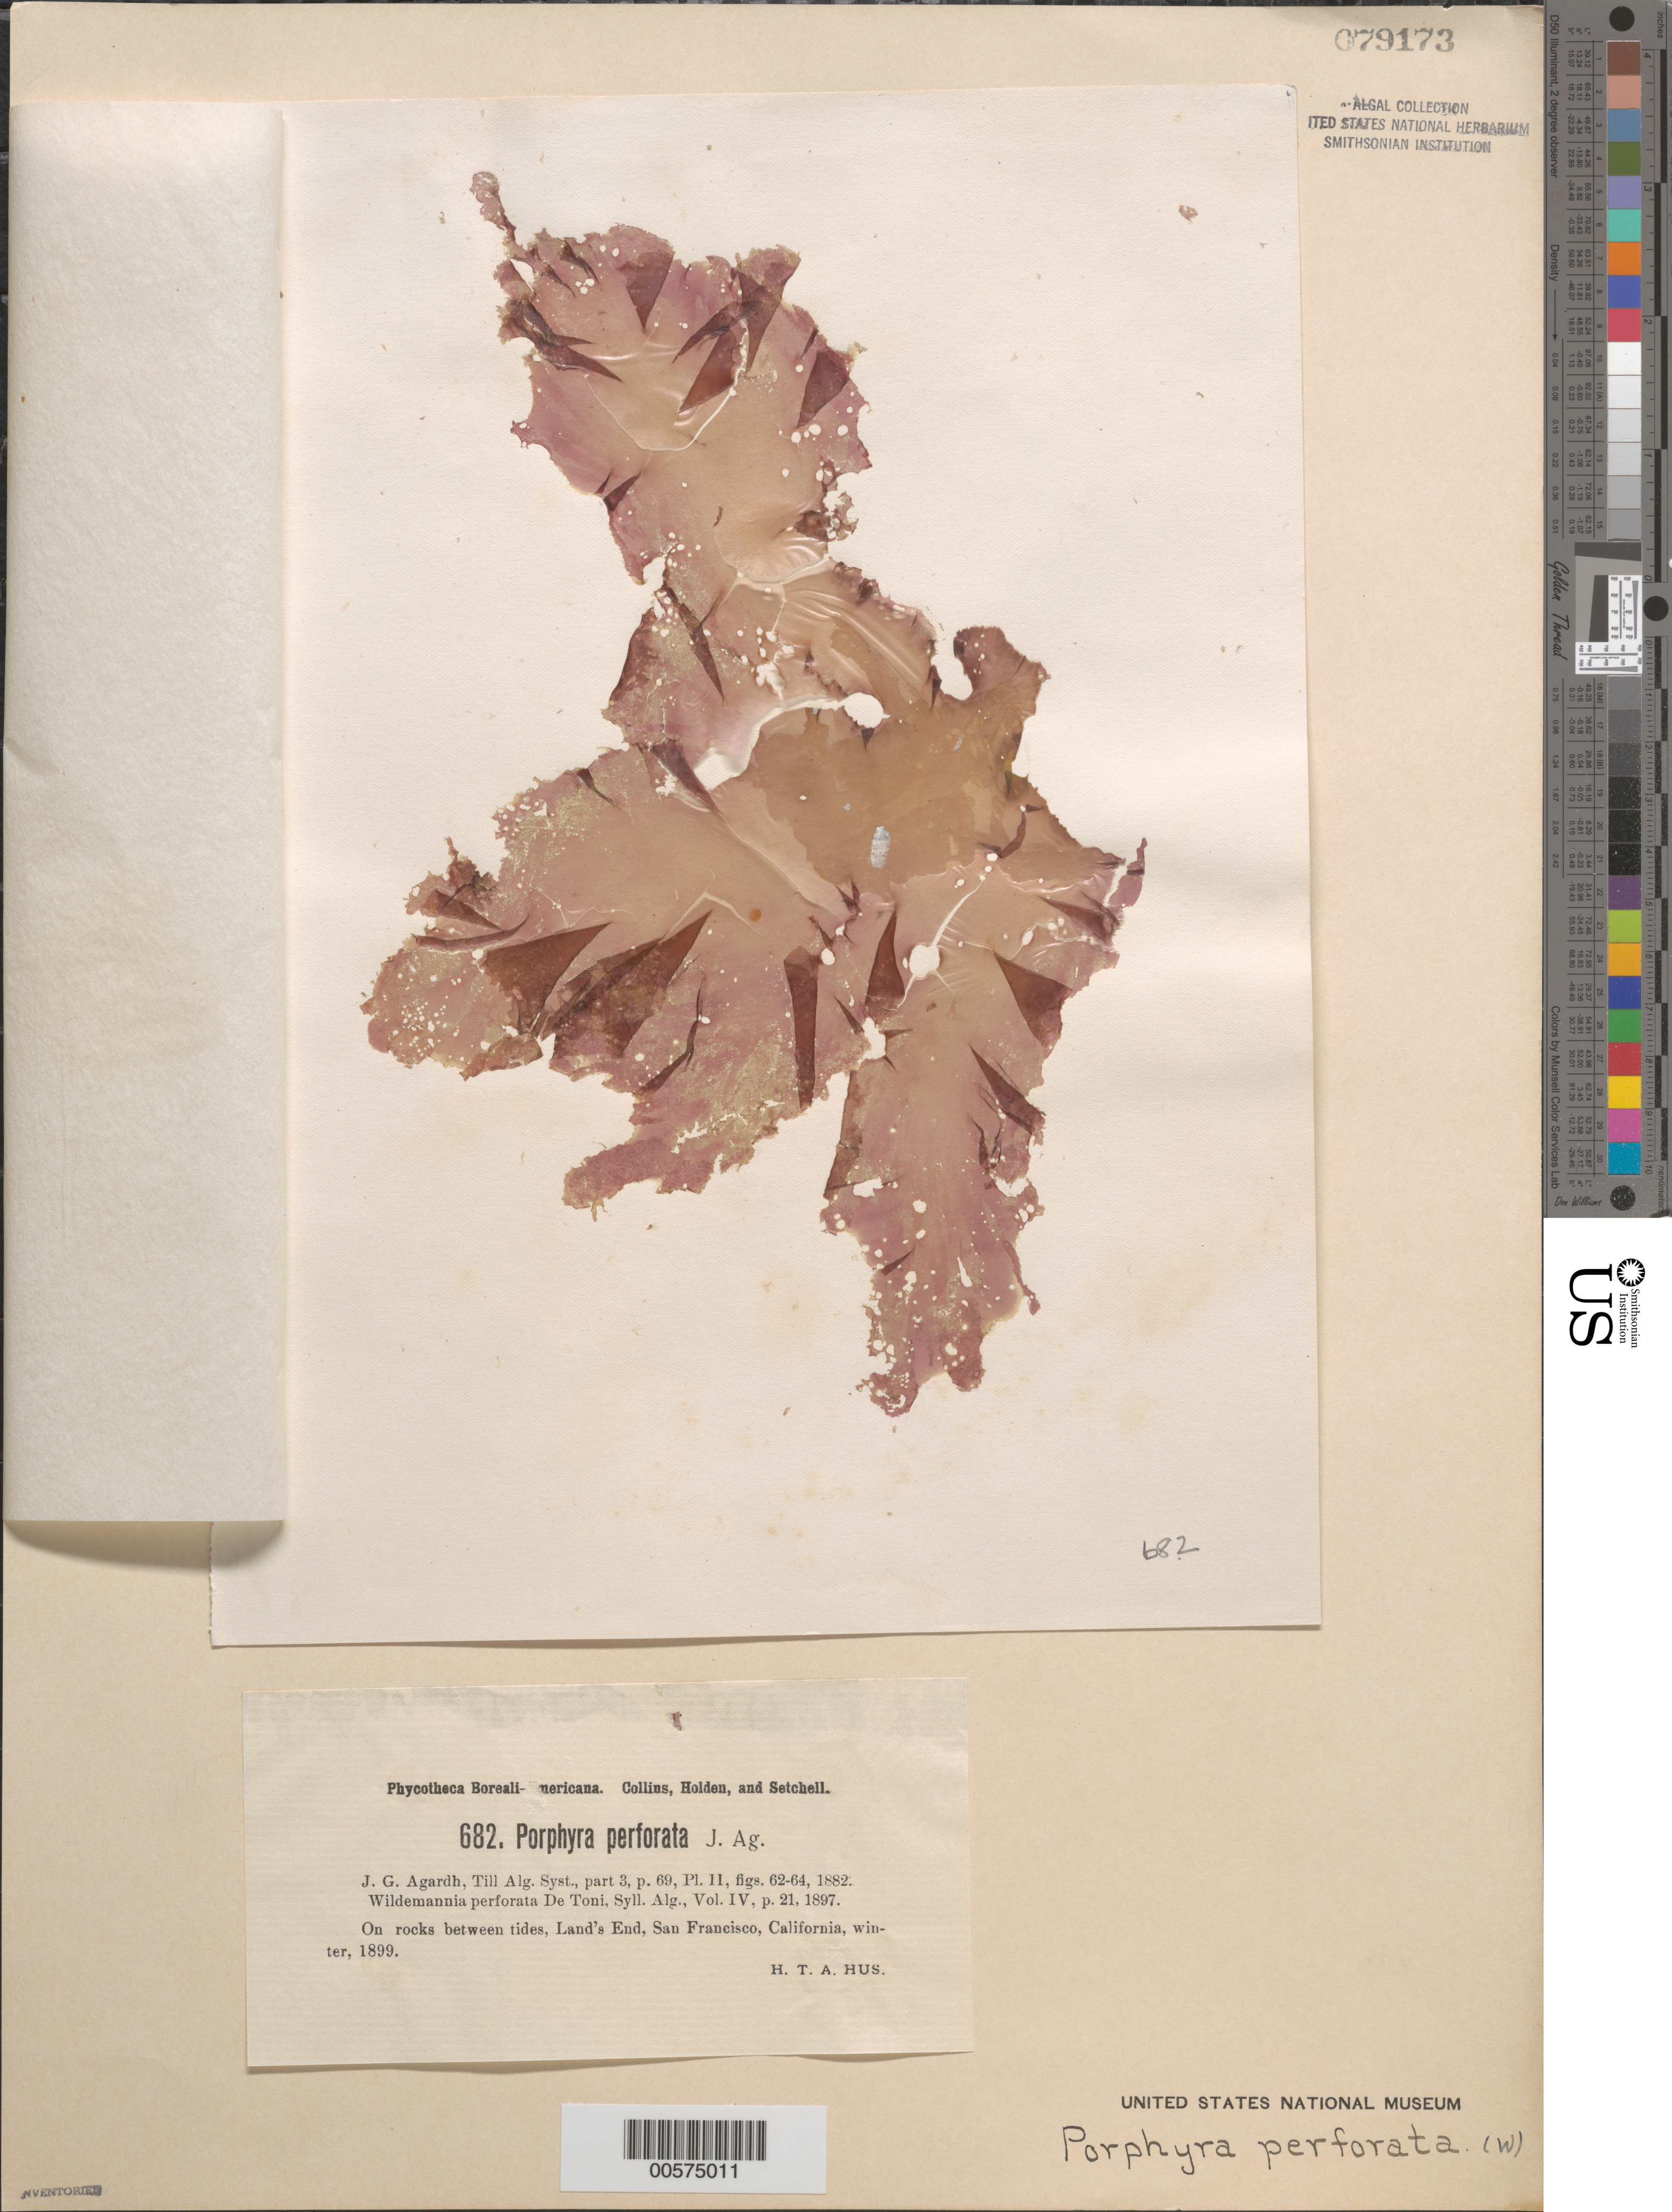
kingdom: Plantae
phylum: Rhodophyta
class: Bangiophyceae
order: Bangiales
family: Bangiaceae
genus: Pyropia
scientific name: Pyropia perforata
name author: (J. Agardh) S.C. Lindstrom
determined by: Algae name updating Project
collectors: H. T. A. Hus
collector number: Pb-a 682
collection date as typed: Win 1899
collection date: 1899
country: United States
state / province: California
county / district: San Francisco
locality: San Francisco, Lands End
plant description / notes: Collins, Holden & Setchell, Phycotheca Boreali-Americana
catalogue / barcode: US 79173